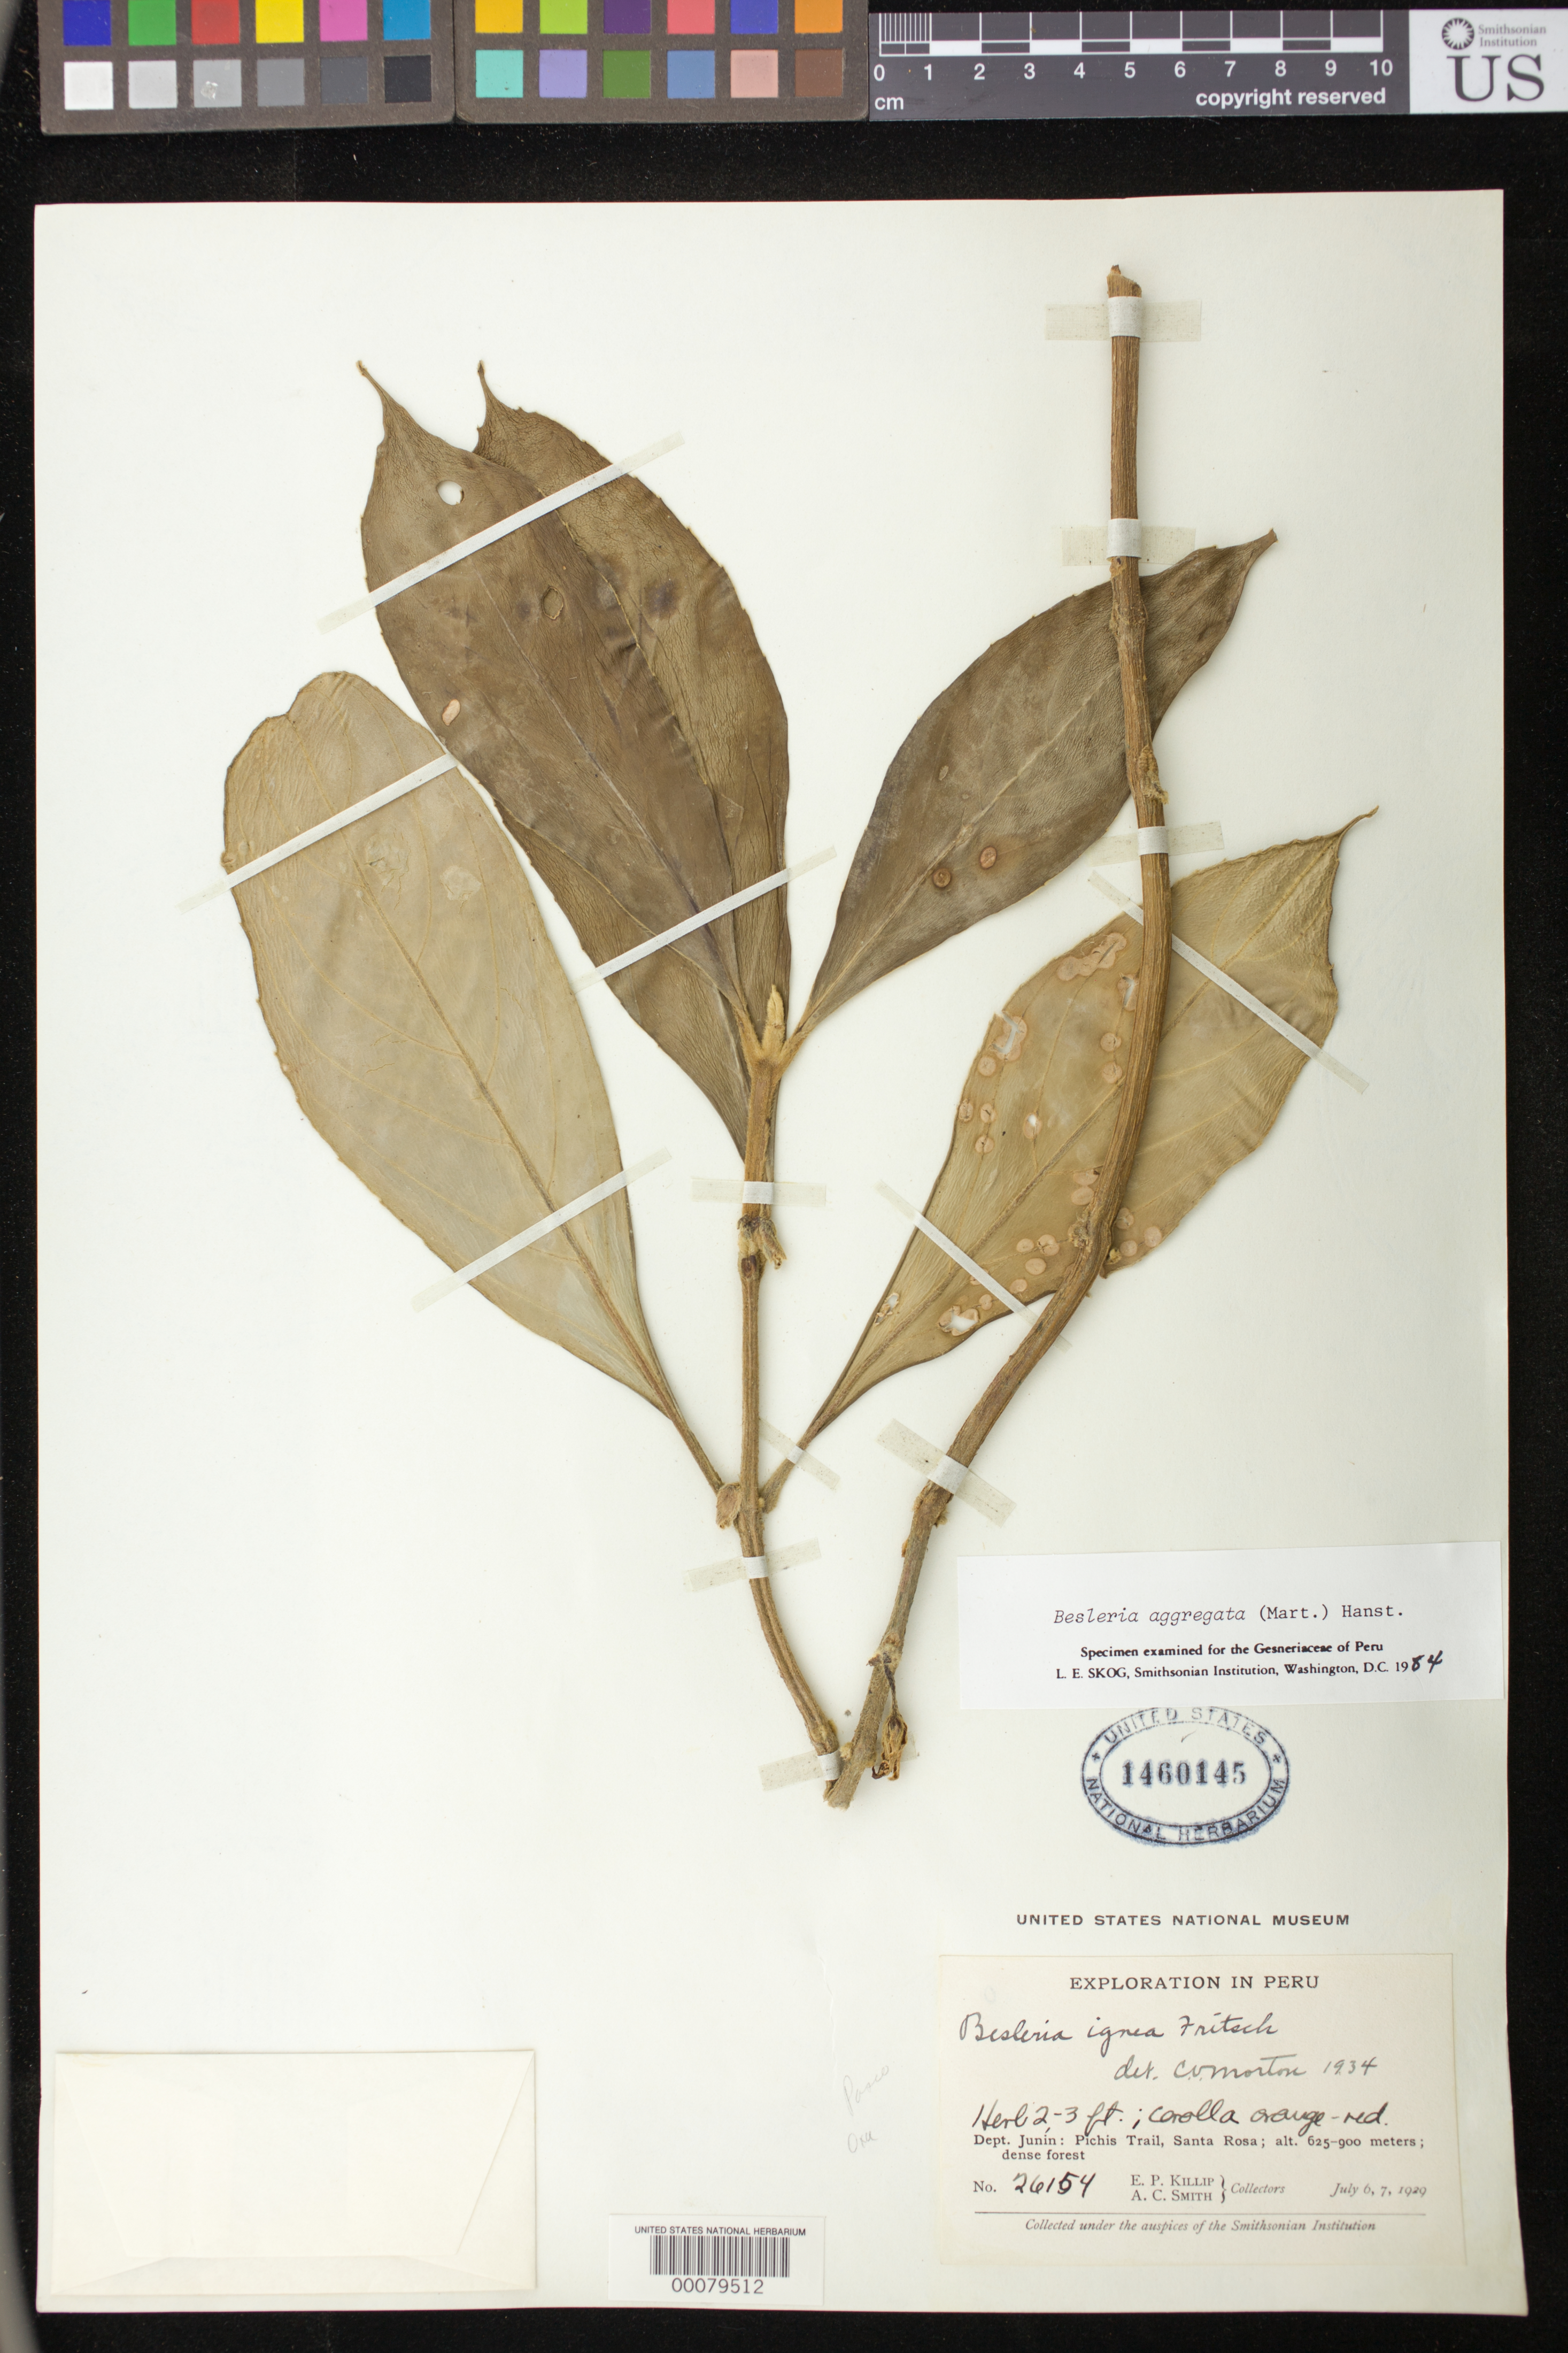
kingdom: Plantae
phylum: Tracheophyta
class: Magnoliopsida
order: Lamiales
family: Gesneriaceae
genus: Besleria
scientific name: Besleria aggregata var. aggregata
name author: (Mart.) Hanst.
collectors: E. P. Killip & A. C. Smith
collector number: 26154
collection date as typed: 6-7 Jul 1929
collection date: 1929-07-06/1929-07-07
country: Peru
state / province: Junín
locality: Pichis trail, Santa Rosa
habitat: Dense forest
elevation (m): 625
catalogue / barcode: US 1460145